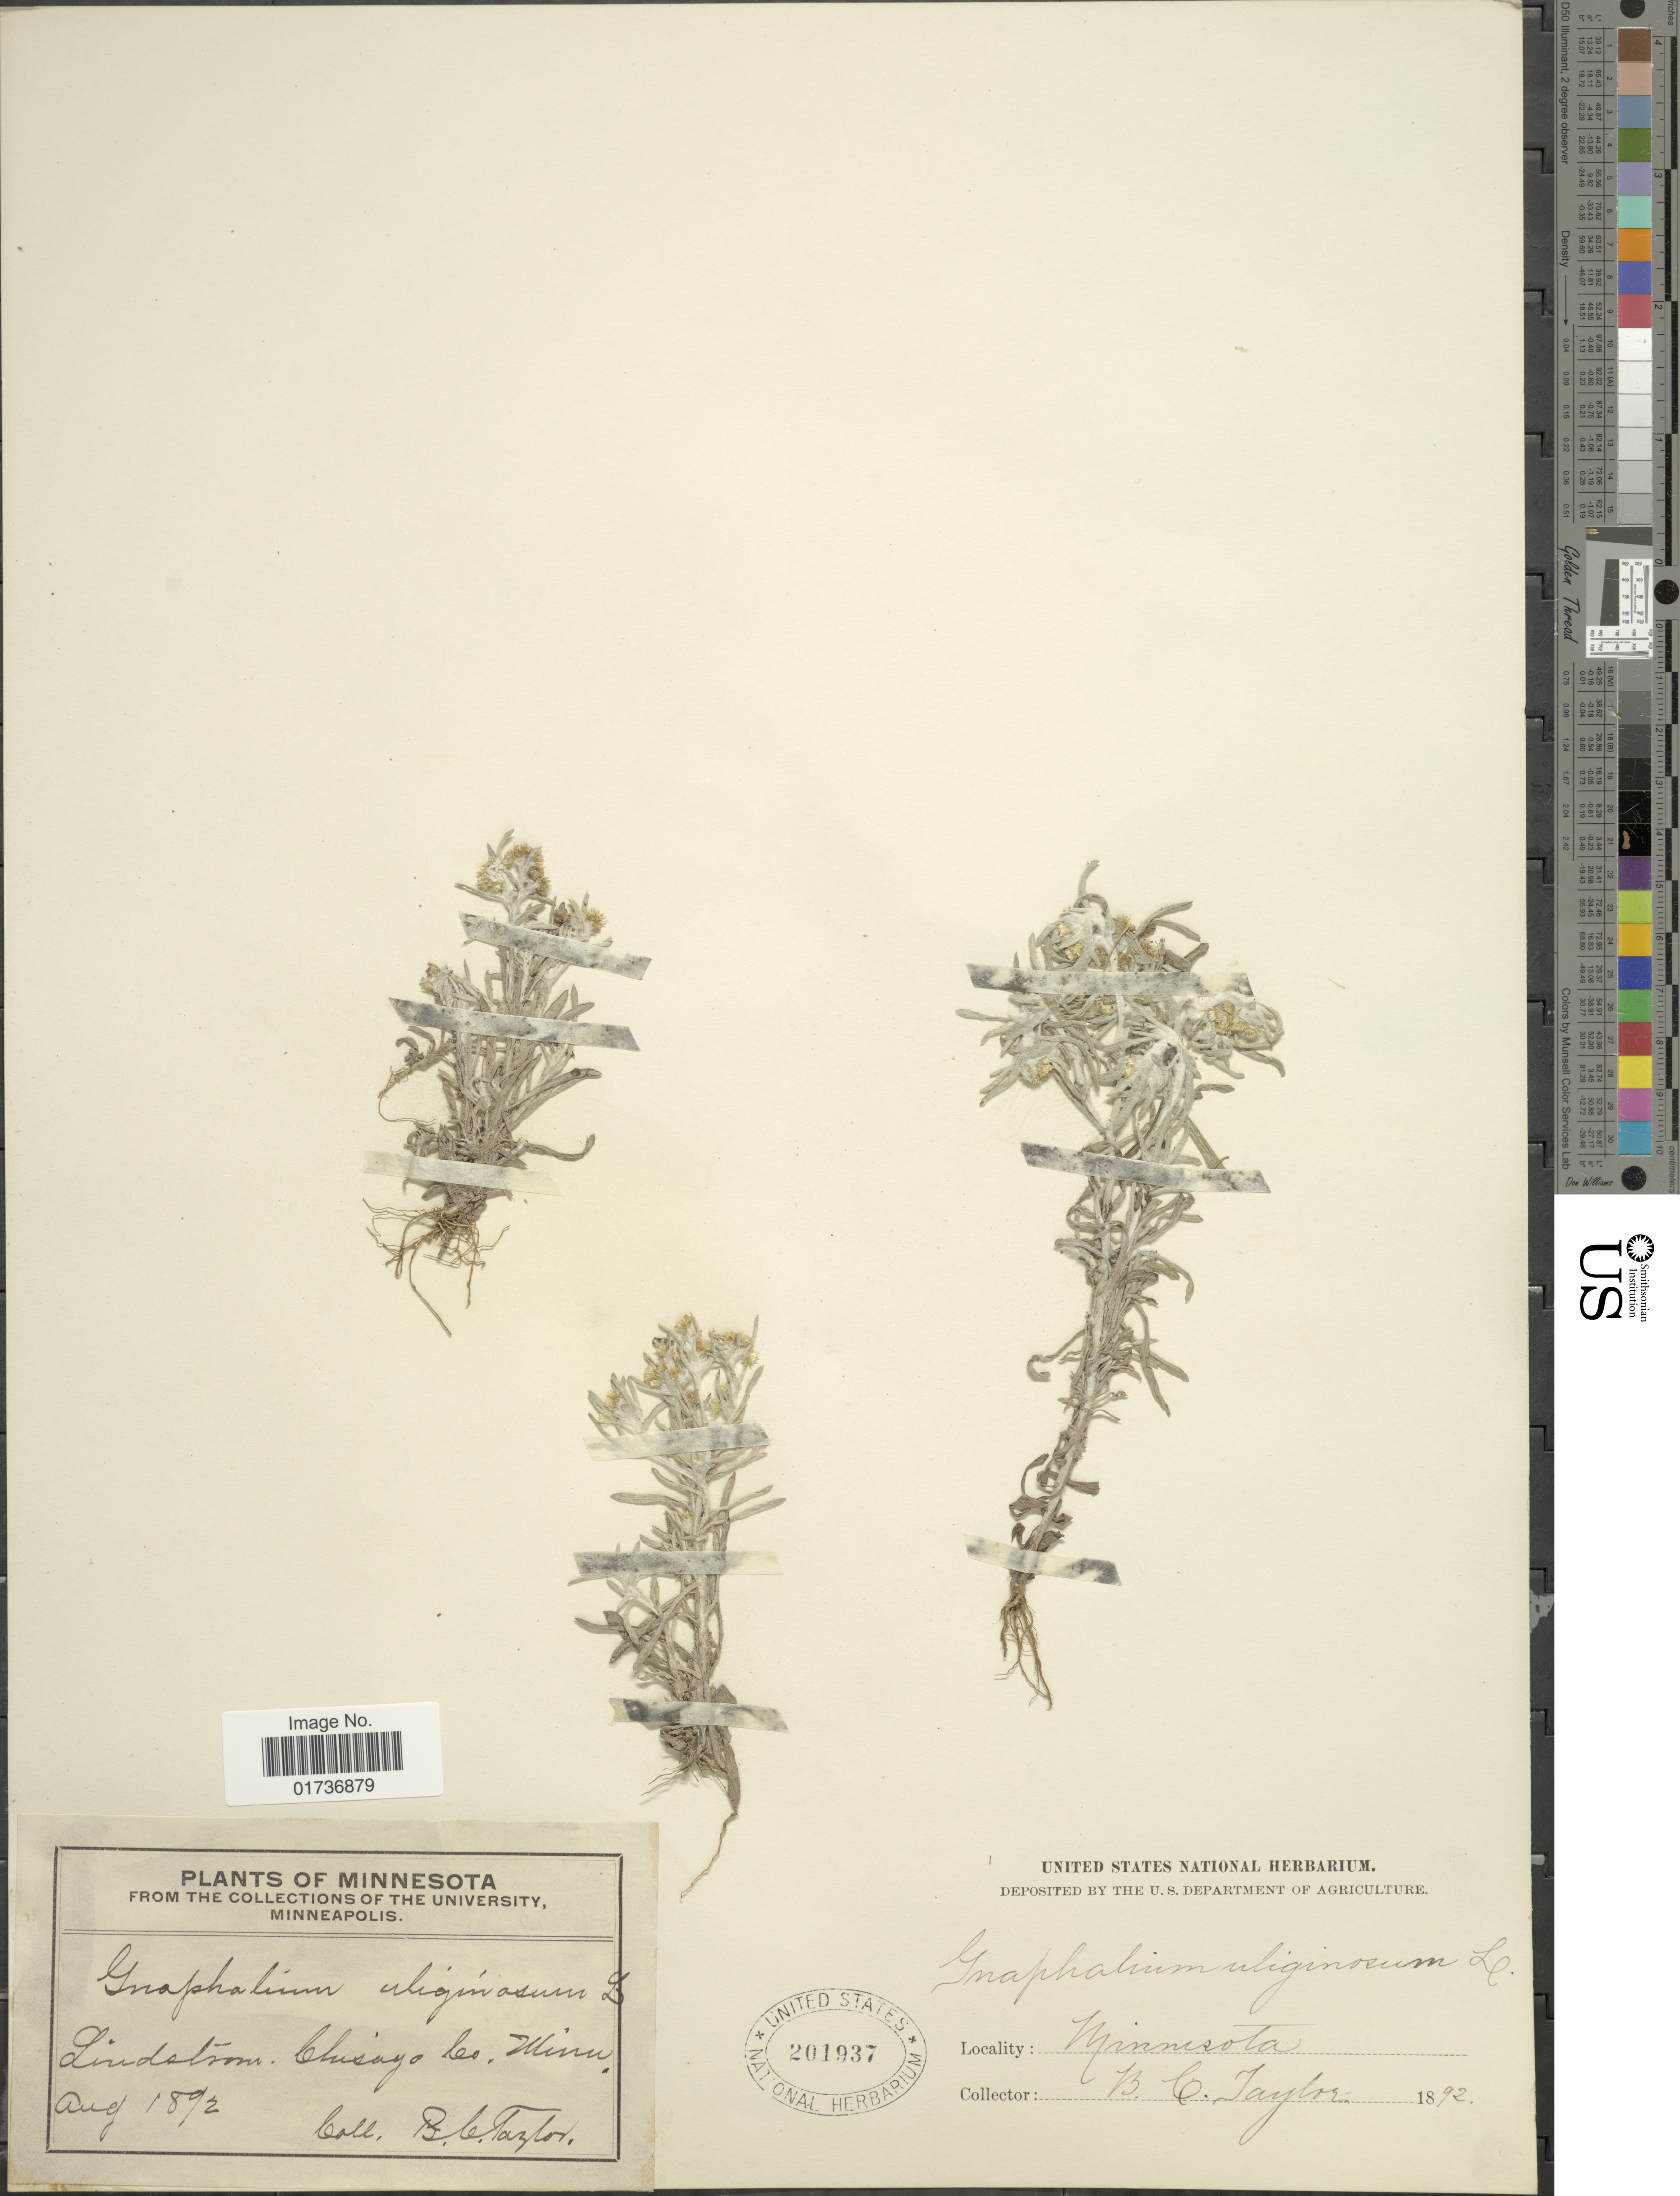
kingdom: Plantae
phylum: Tracheophyta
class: Magnoliopsida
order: Asterales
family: Asteraceae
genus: Gnaphalium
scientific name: Gnaphalium uliginosum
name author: L.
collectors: B. C. Taylor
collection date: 1892-07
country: United States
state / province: Minnesota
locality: Lindstrom, Chisago Co.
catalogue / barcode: US 201937